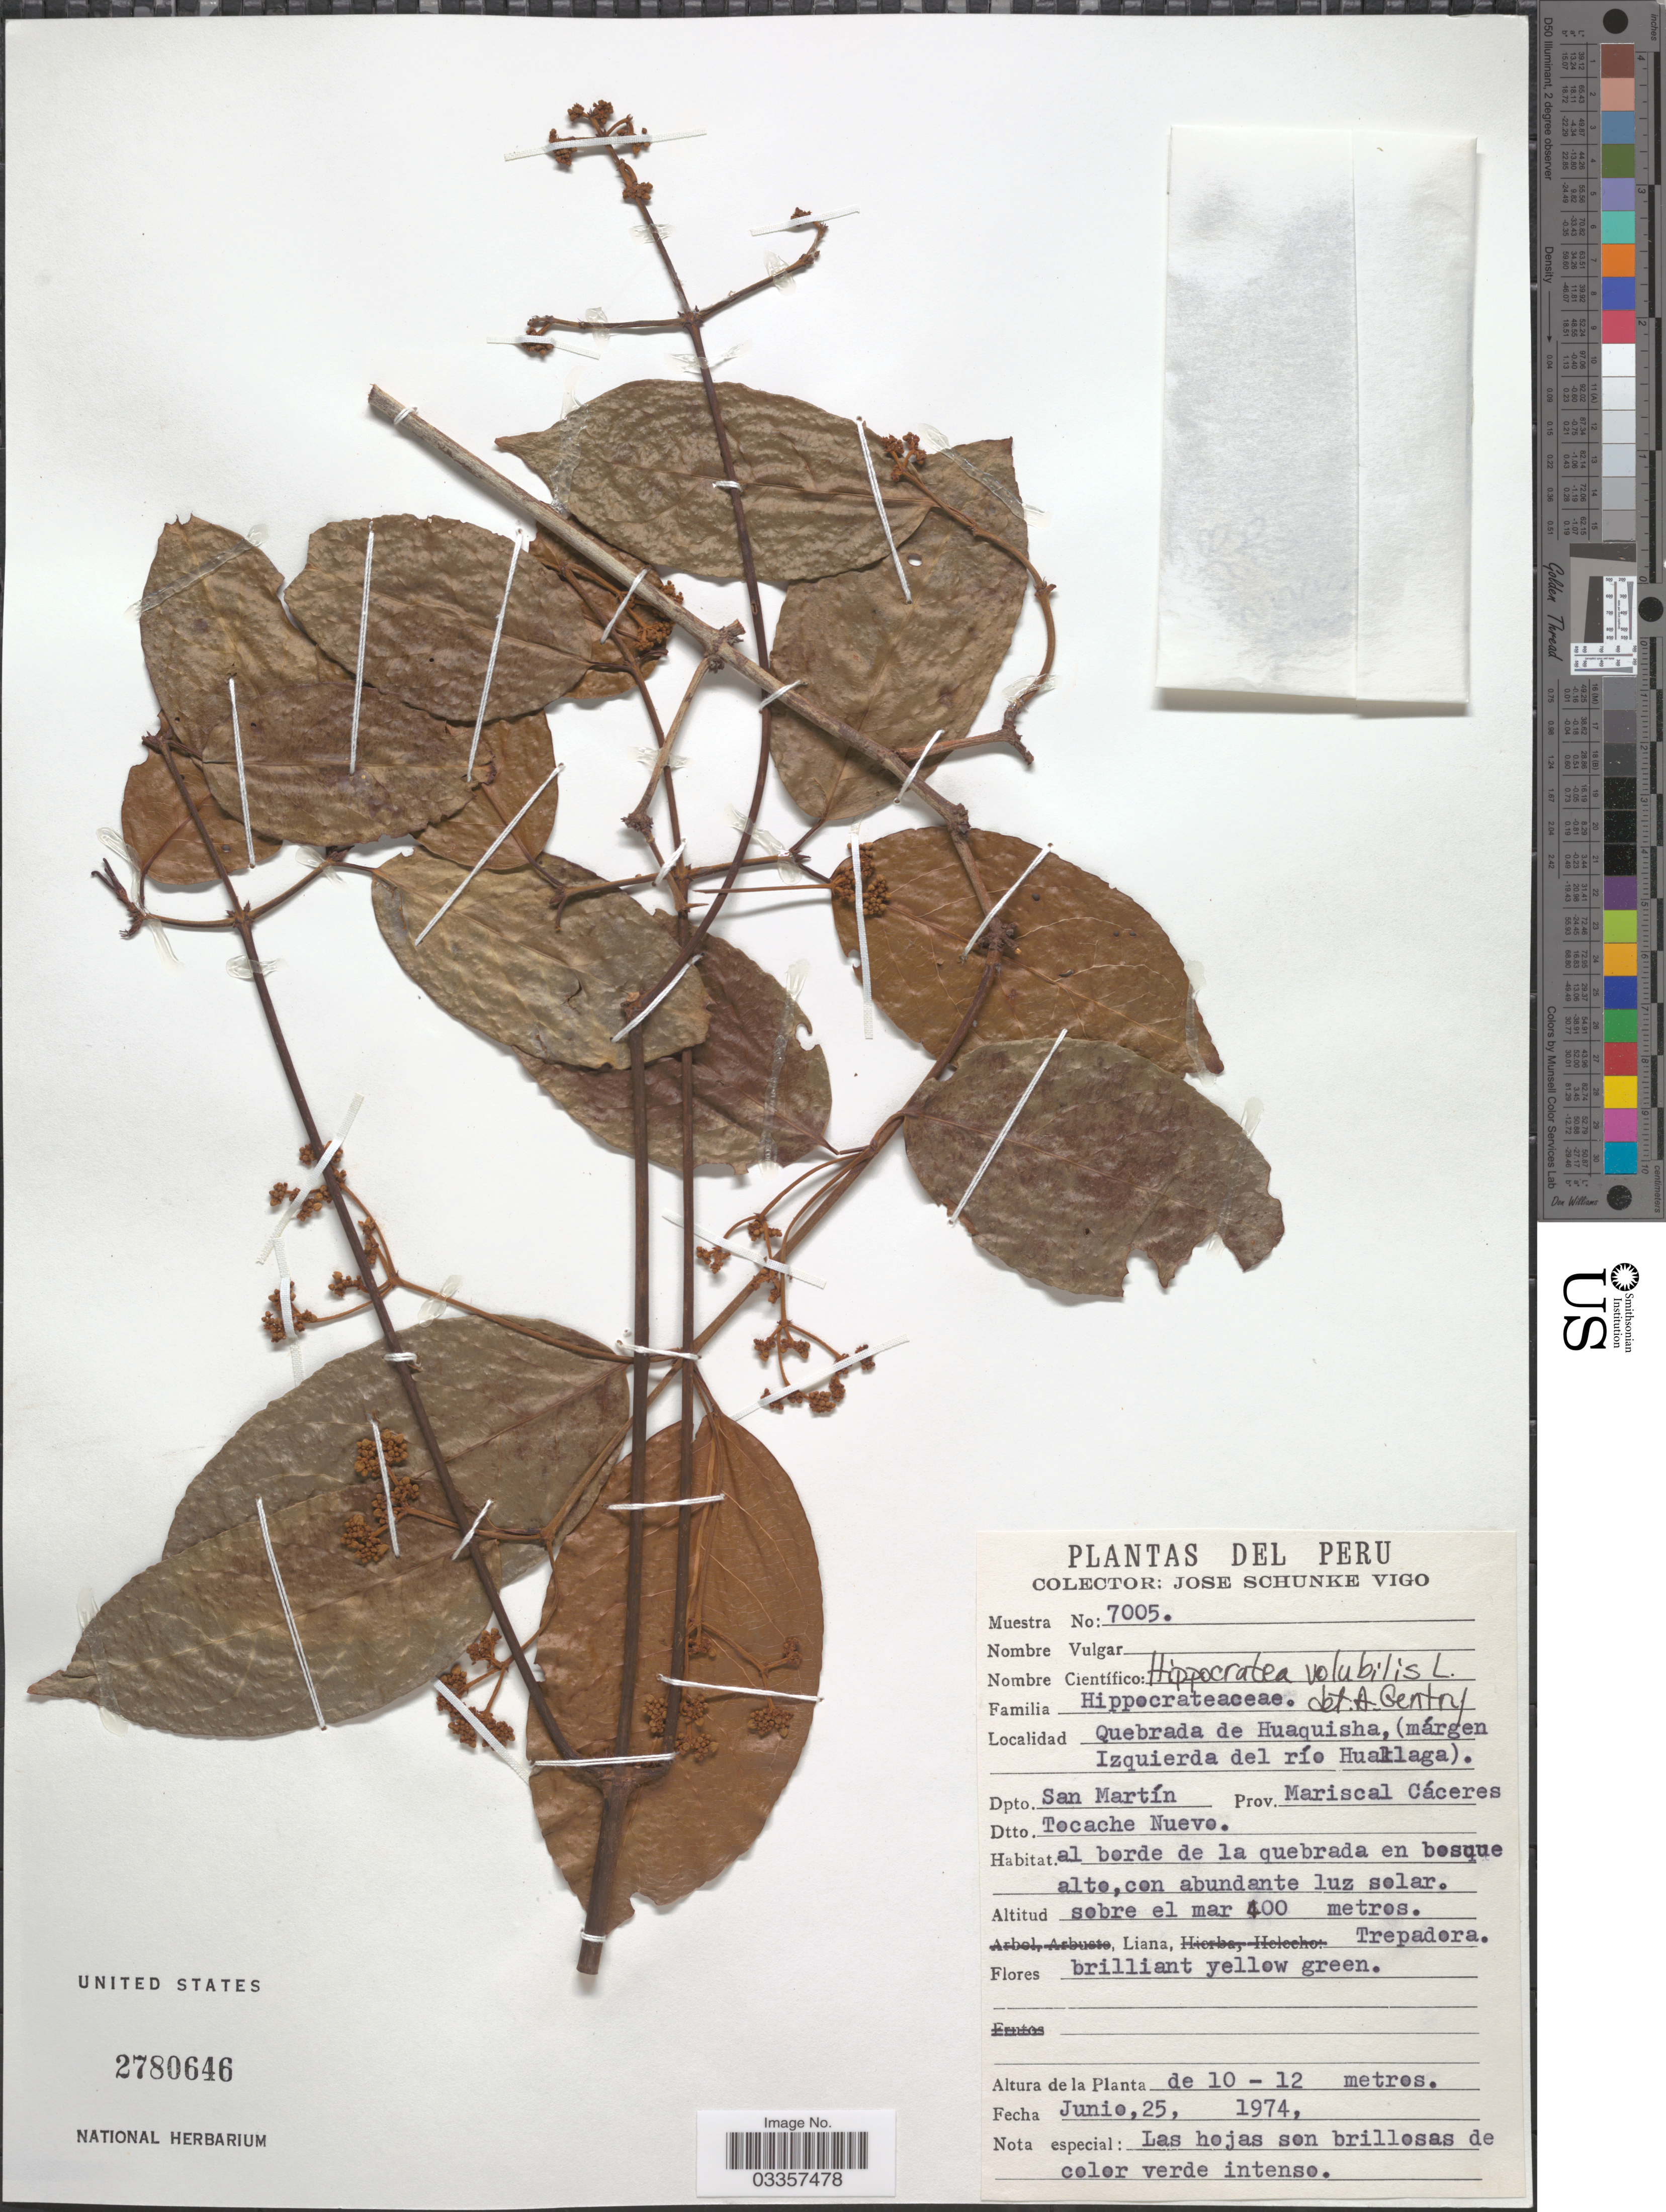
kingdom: Plantae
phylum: Tracheophyta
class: Magnoliopsida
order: Celastrales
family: Celastraceae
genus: Hippocratea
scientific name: Hippocratea volubilis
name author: L.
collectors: J. Schunke Vigo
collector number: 7005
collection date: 1974-06-25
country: Peru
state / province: San Martín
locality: Quebrada de Huaquisha, (márgen Izquierda del río Huallaga). Dpto. San Martín, Prov. Mariscal Cáceres. Dtto. Tocache Nuevo.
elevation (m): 400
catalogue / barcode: US 2780646